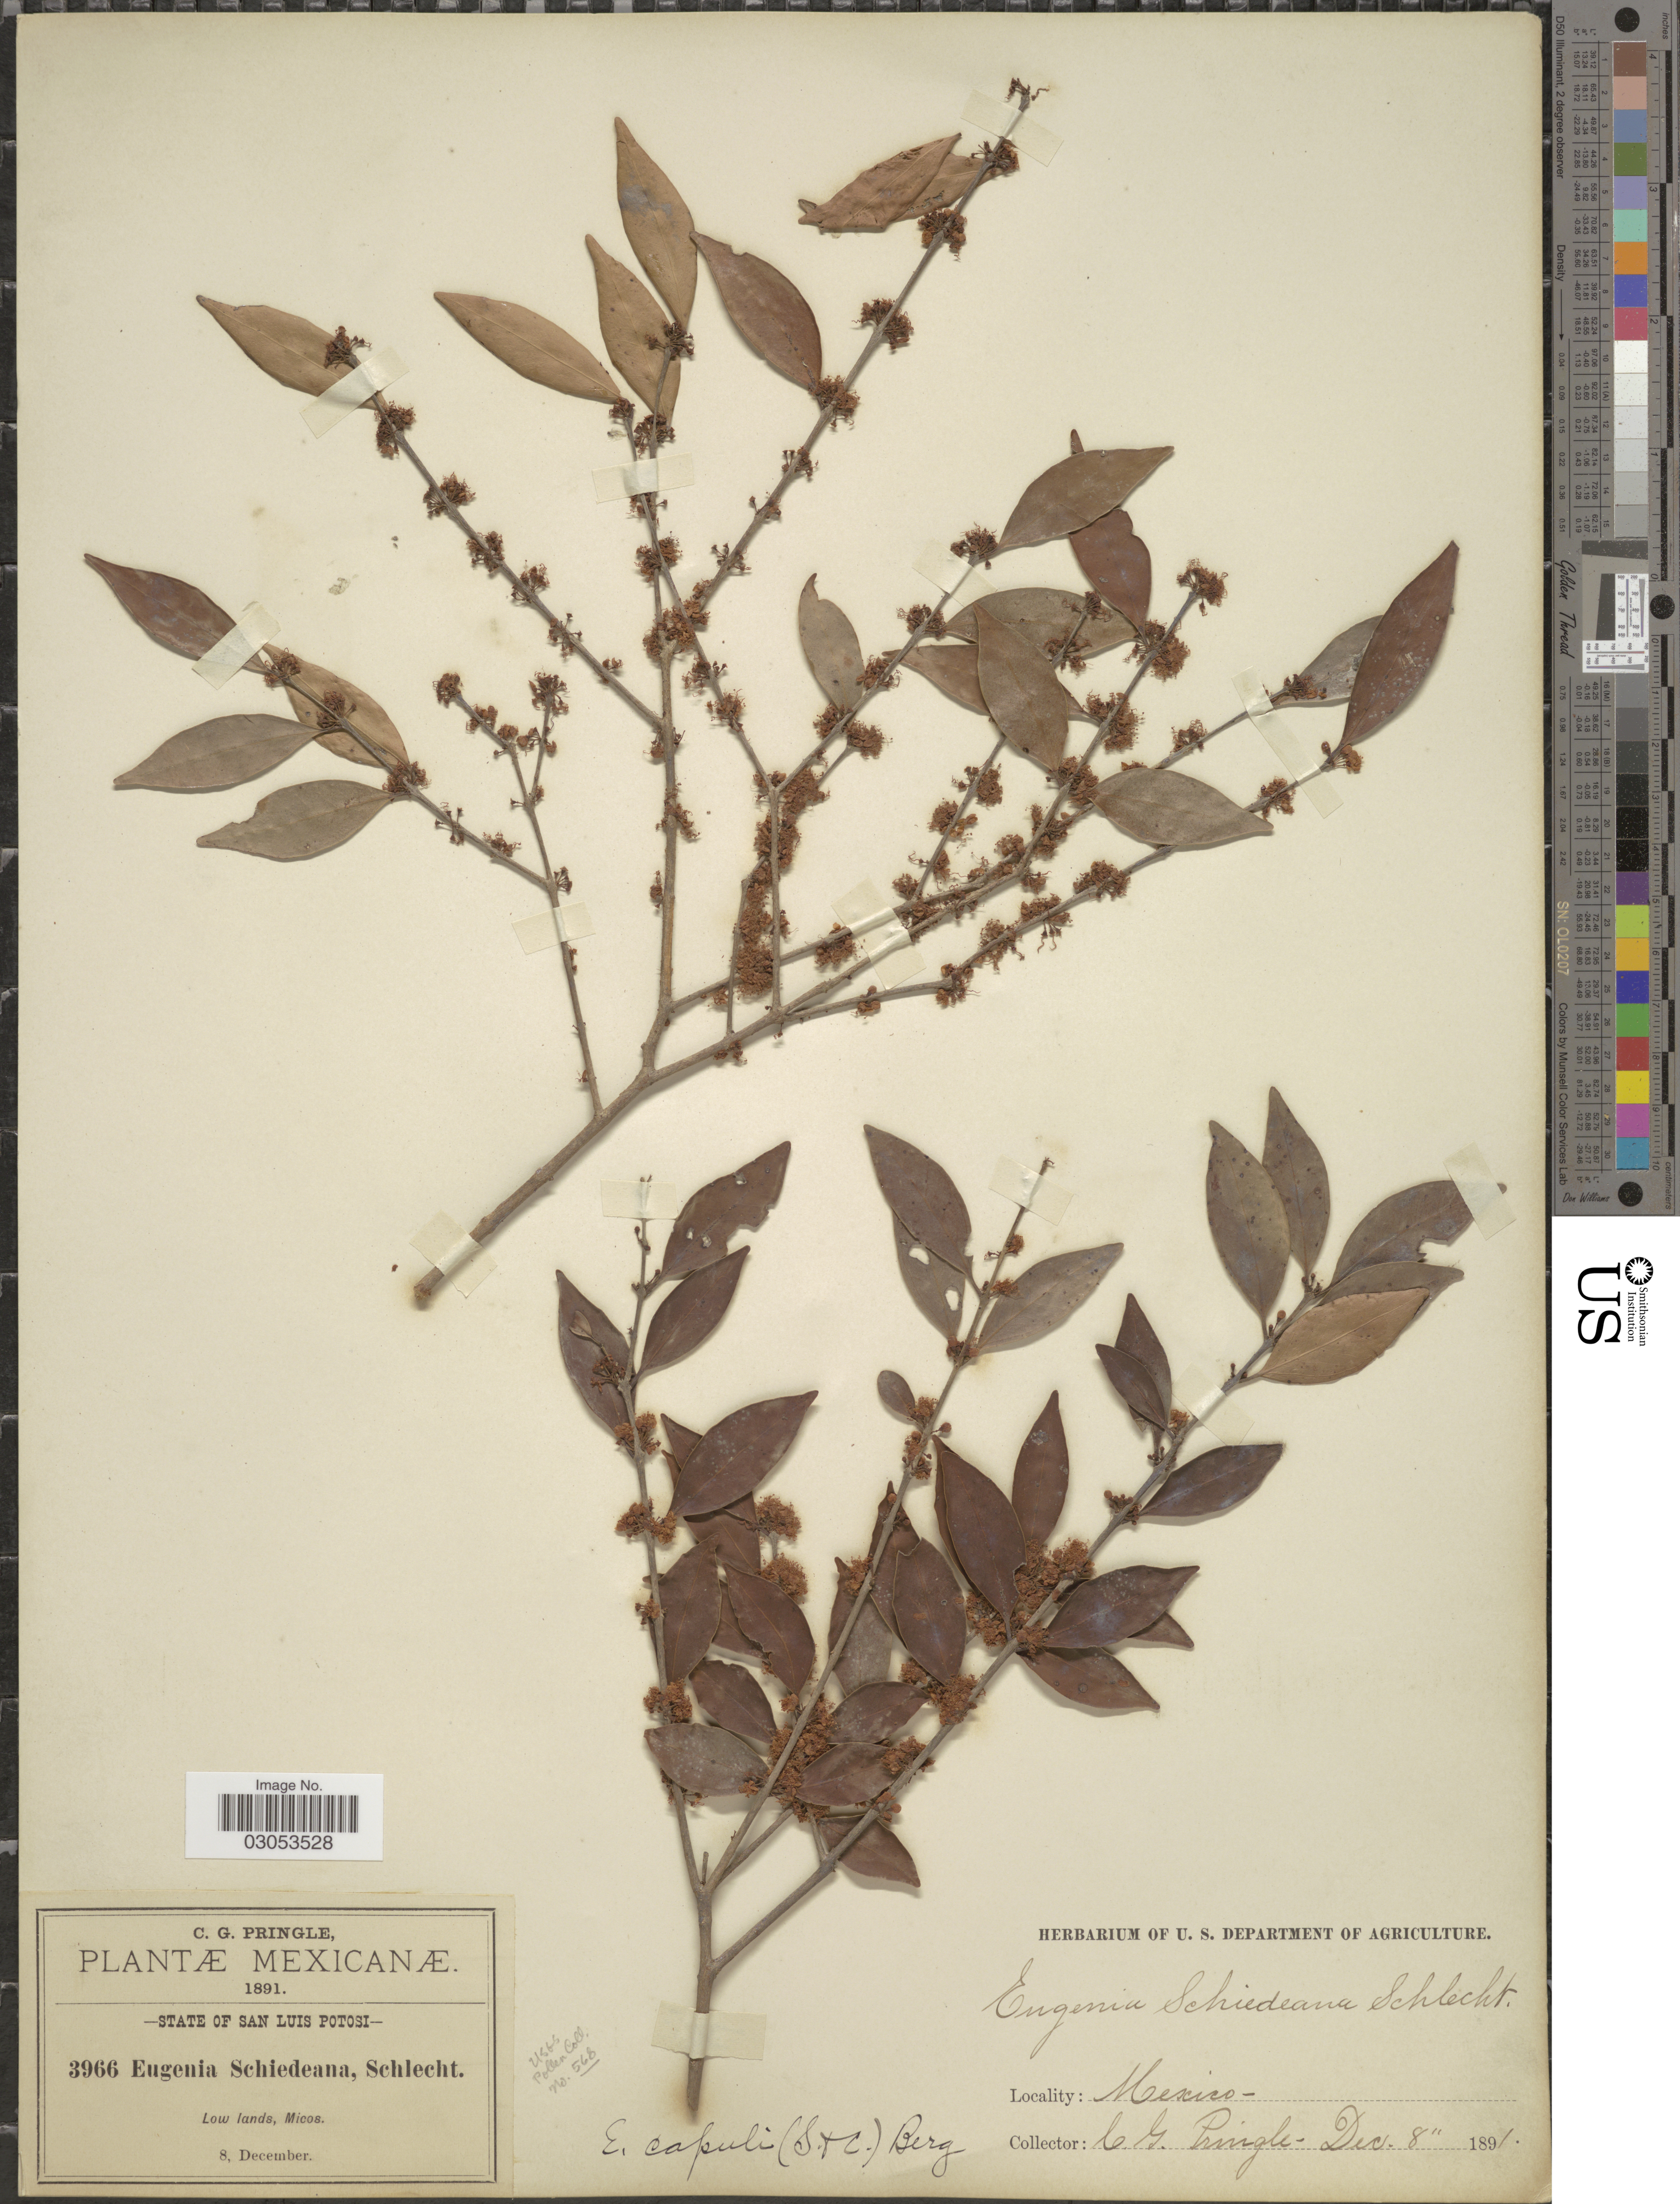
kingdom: Plantae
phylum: Tracheophyta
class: Magnoliopsida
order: Myrtales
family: Myrtaceae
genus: Eugenia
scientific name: Eugenia capuli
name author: (Schltdl. & Cham.) Hook. & Arn.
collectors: C. G. Pringle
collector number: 3966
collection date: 1891-12-08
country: Mexico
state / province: San Luis Potosí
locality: State of San Luis Potosi. Low lands, Micos.